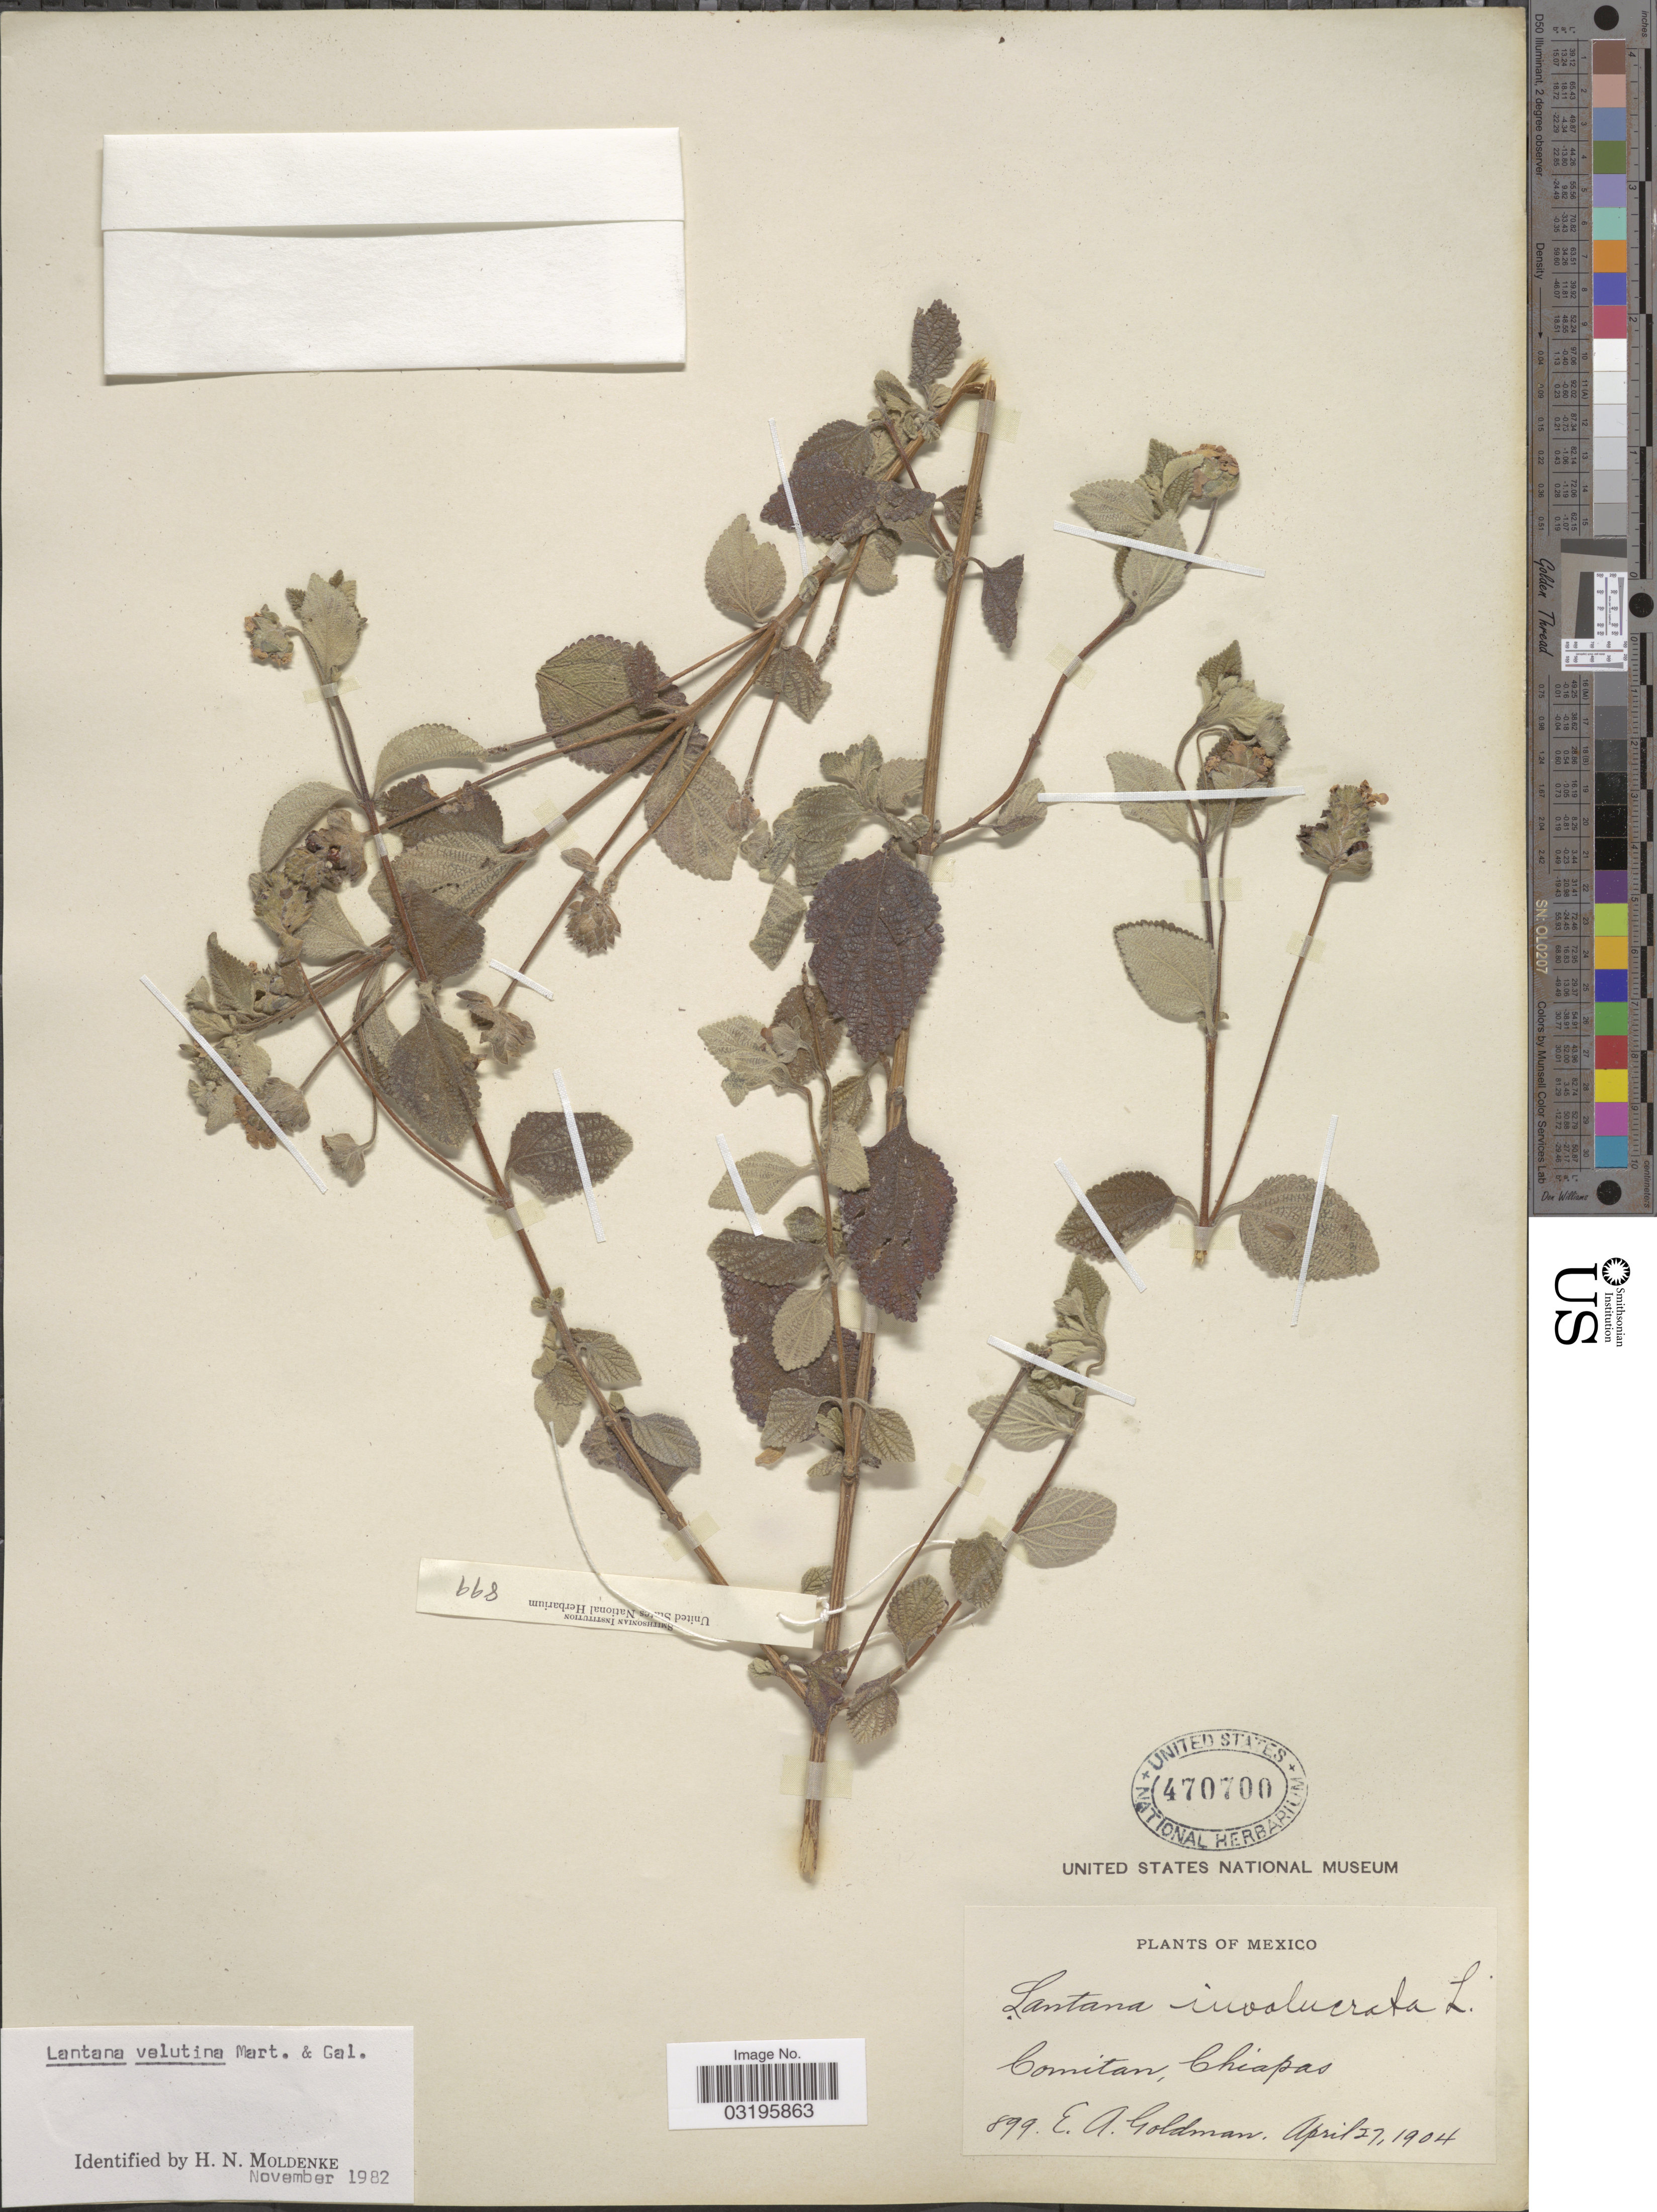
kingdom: Plantae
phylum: Tracheophyta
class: Magnoliopsida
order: Lamiales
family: Verbenaceae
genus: Lantana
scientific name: Lantana velutina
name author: M. Martens & Galeotti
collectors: E. A. Goldman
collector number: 899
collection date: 1904-04-27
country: Mexico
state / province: Chiapas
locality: Comitan.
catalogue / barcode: US 470700